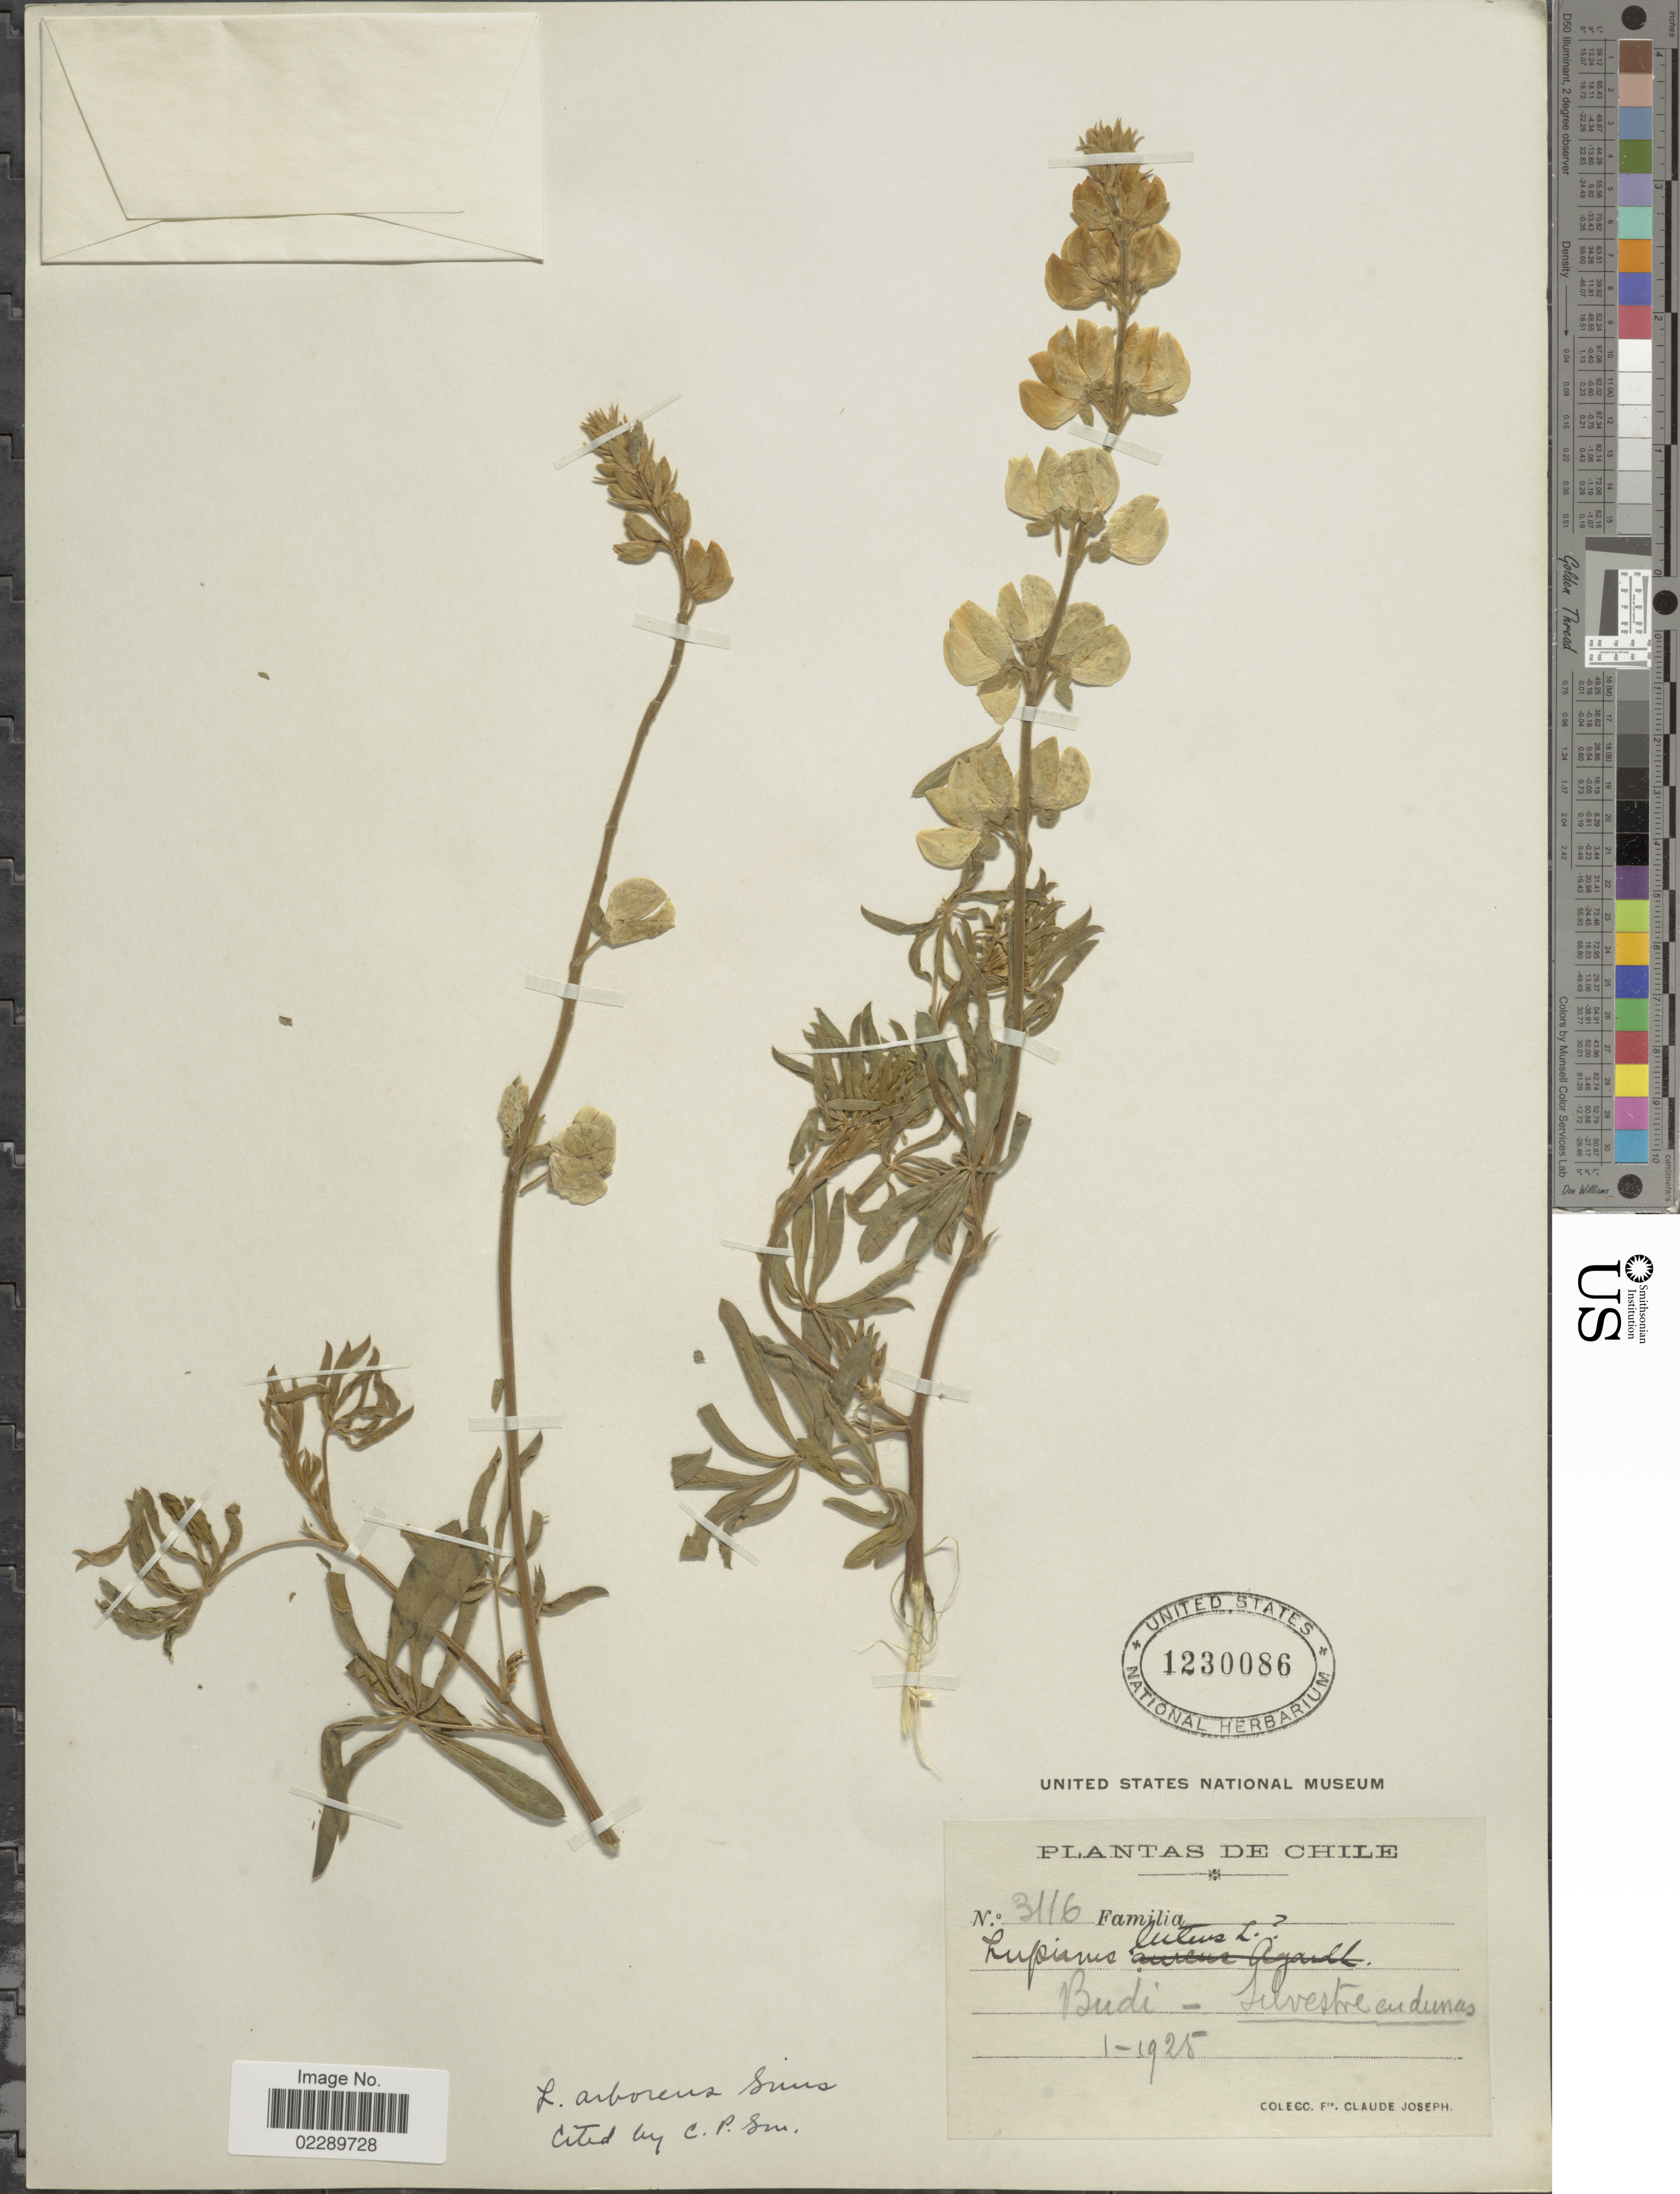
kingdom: Plantae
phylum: Tracheophyta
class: Magnoliopsida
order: Fabales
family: Fabaceae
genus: Lupinus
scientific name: Lupinus arboreus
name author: Sims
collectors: Bro. Claude-Joseph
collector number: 3116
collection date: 1925-01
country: Chile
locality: Budi - Silvestre cudunas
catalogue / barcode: US 1230086